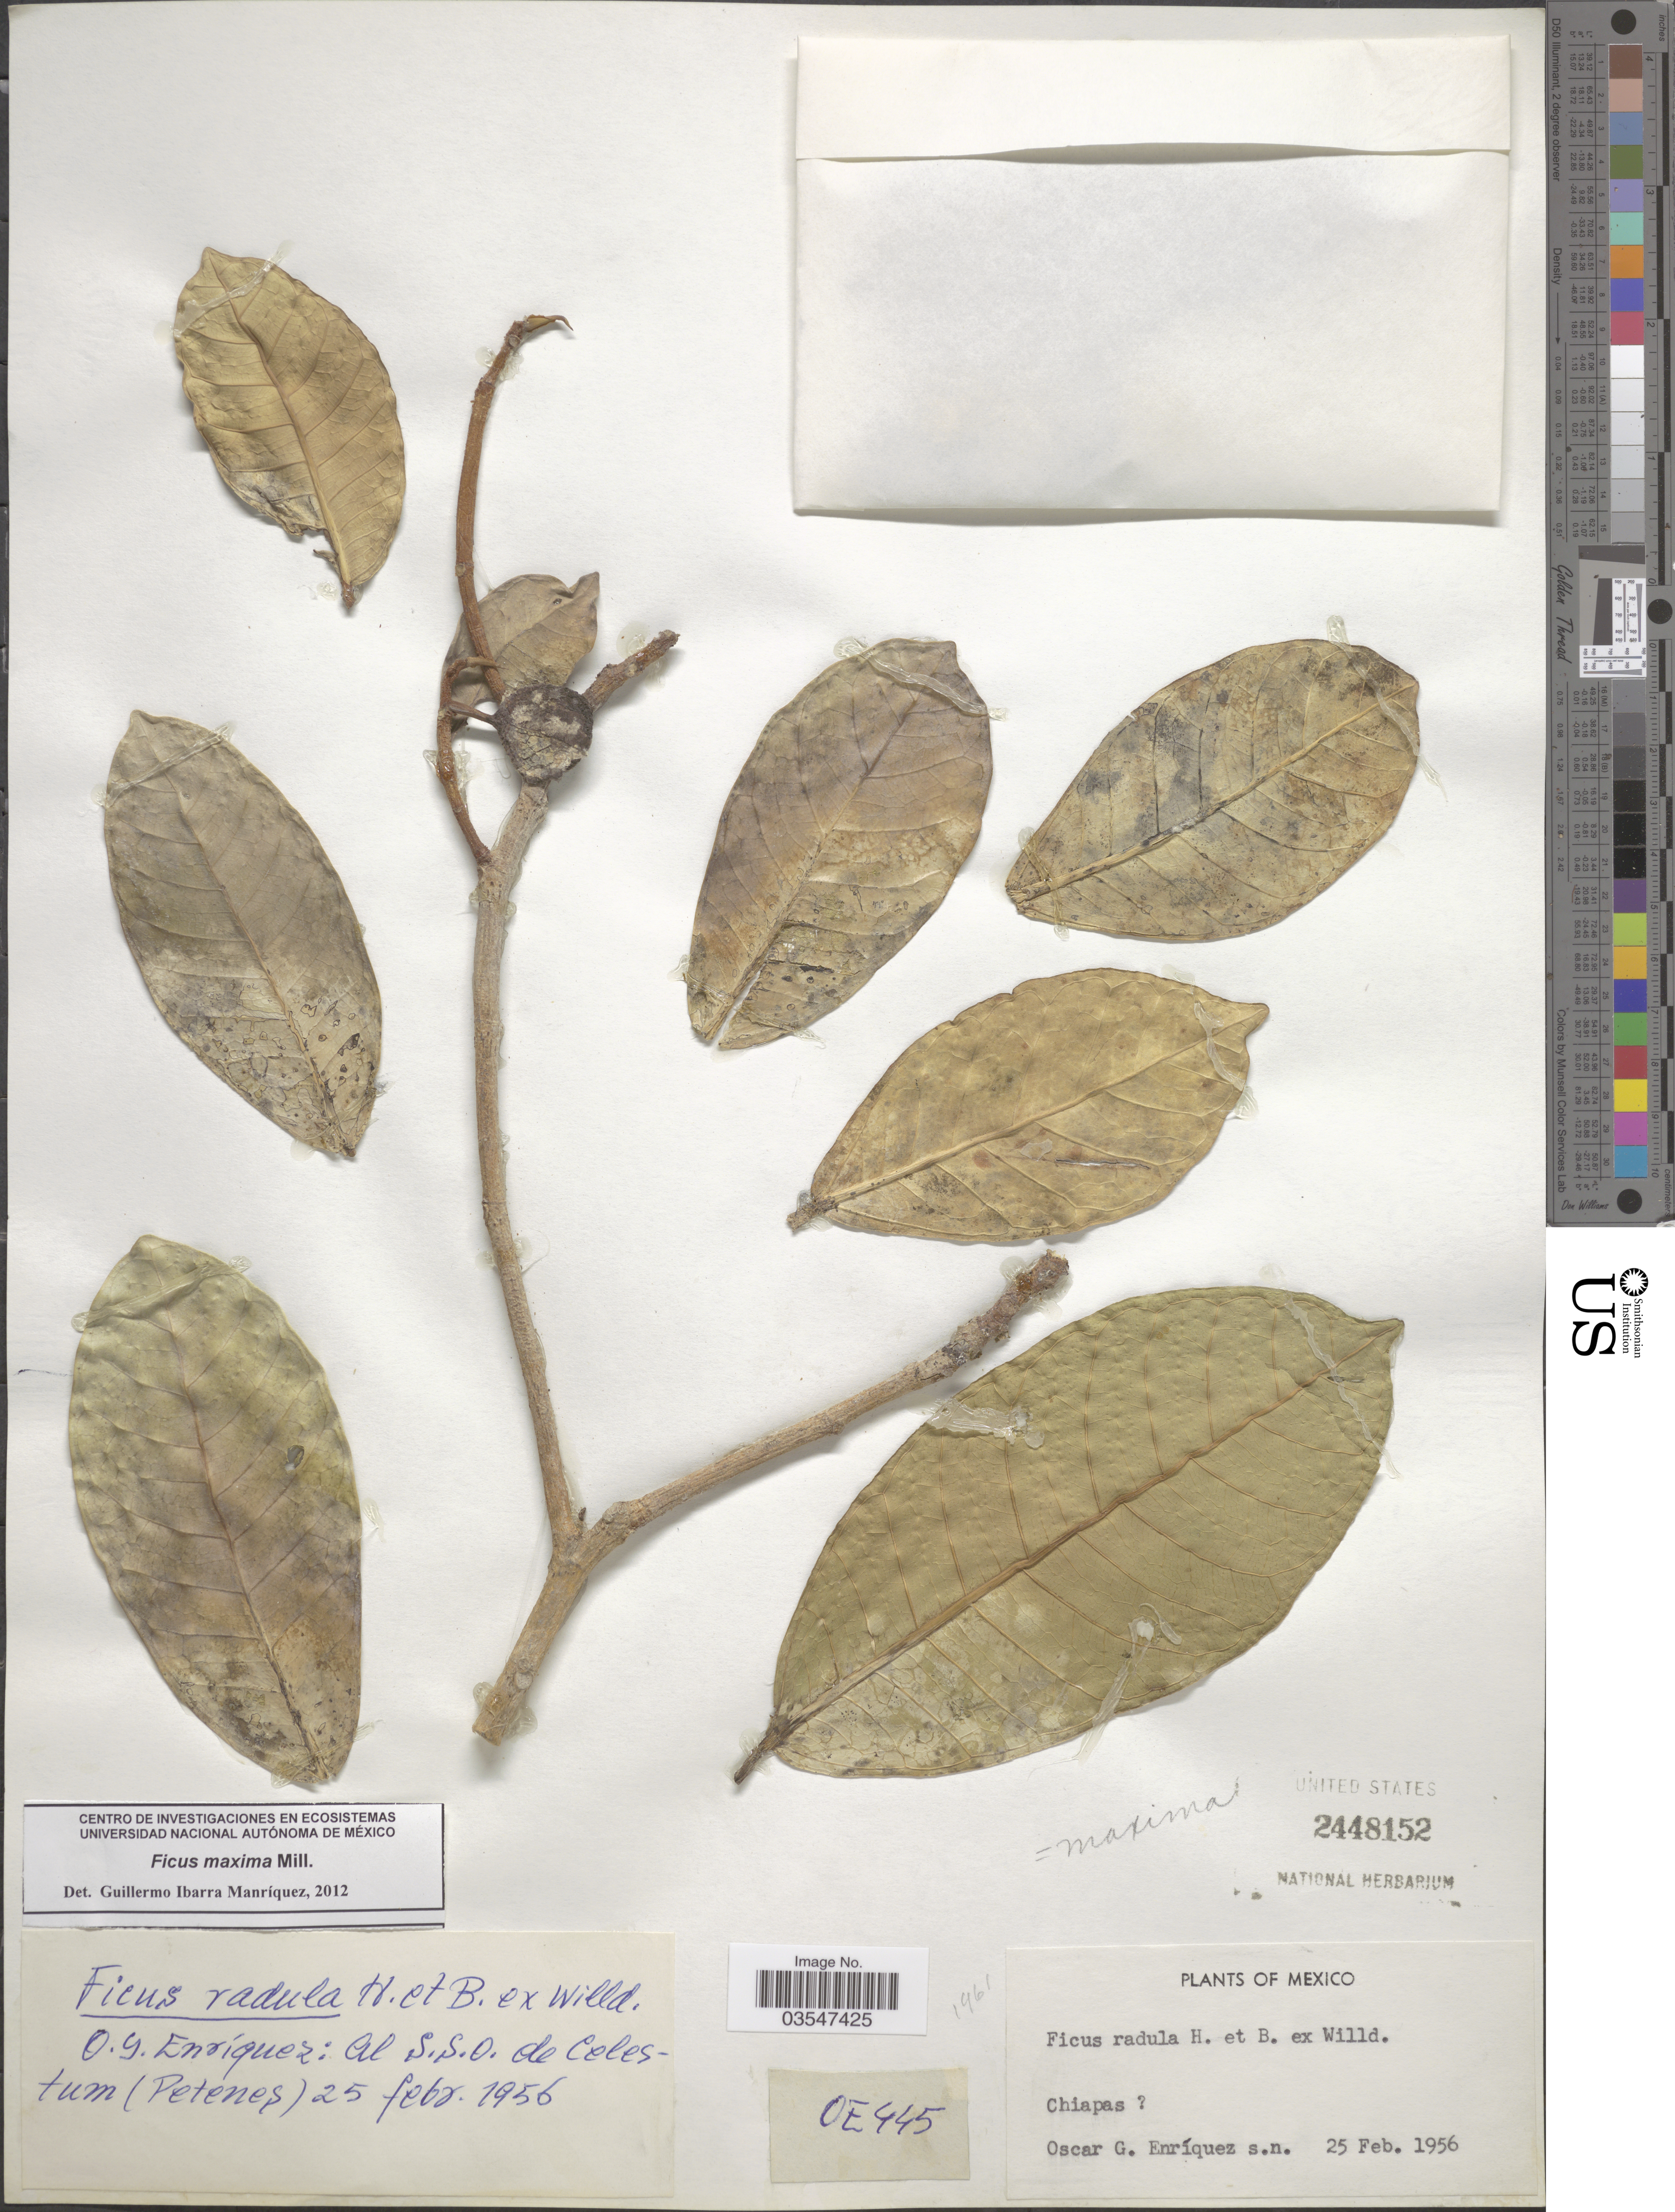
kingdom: Plantae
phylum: Tracheophyta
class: Magnoliopsida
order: Rosales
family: Moraceae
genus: Ficus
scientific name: Ficus maxima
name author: Mill.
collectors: O. Enriquez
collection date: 1956-02-25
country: Mexico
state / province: Chiapas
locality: Al S.O. de Celestum (Petenes).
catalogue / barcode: US 2448152